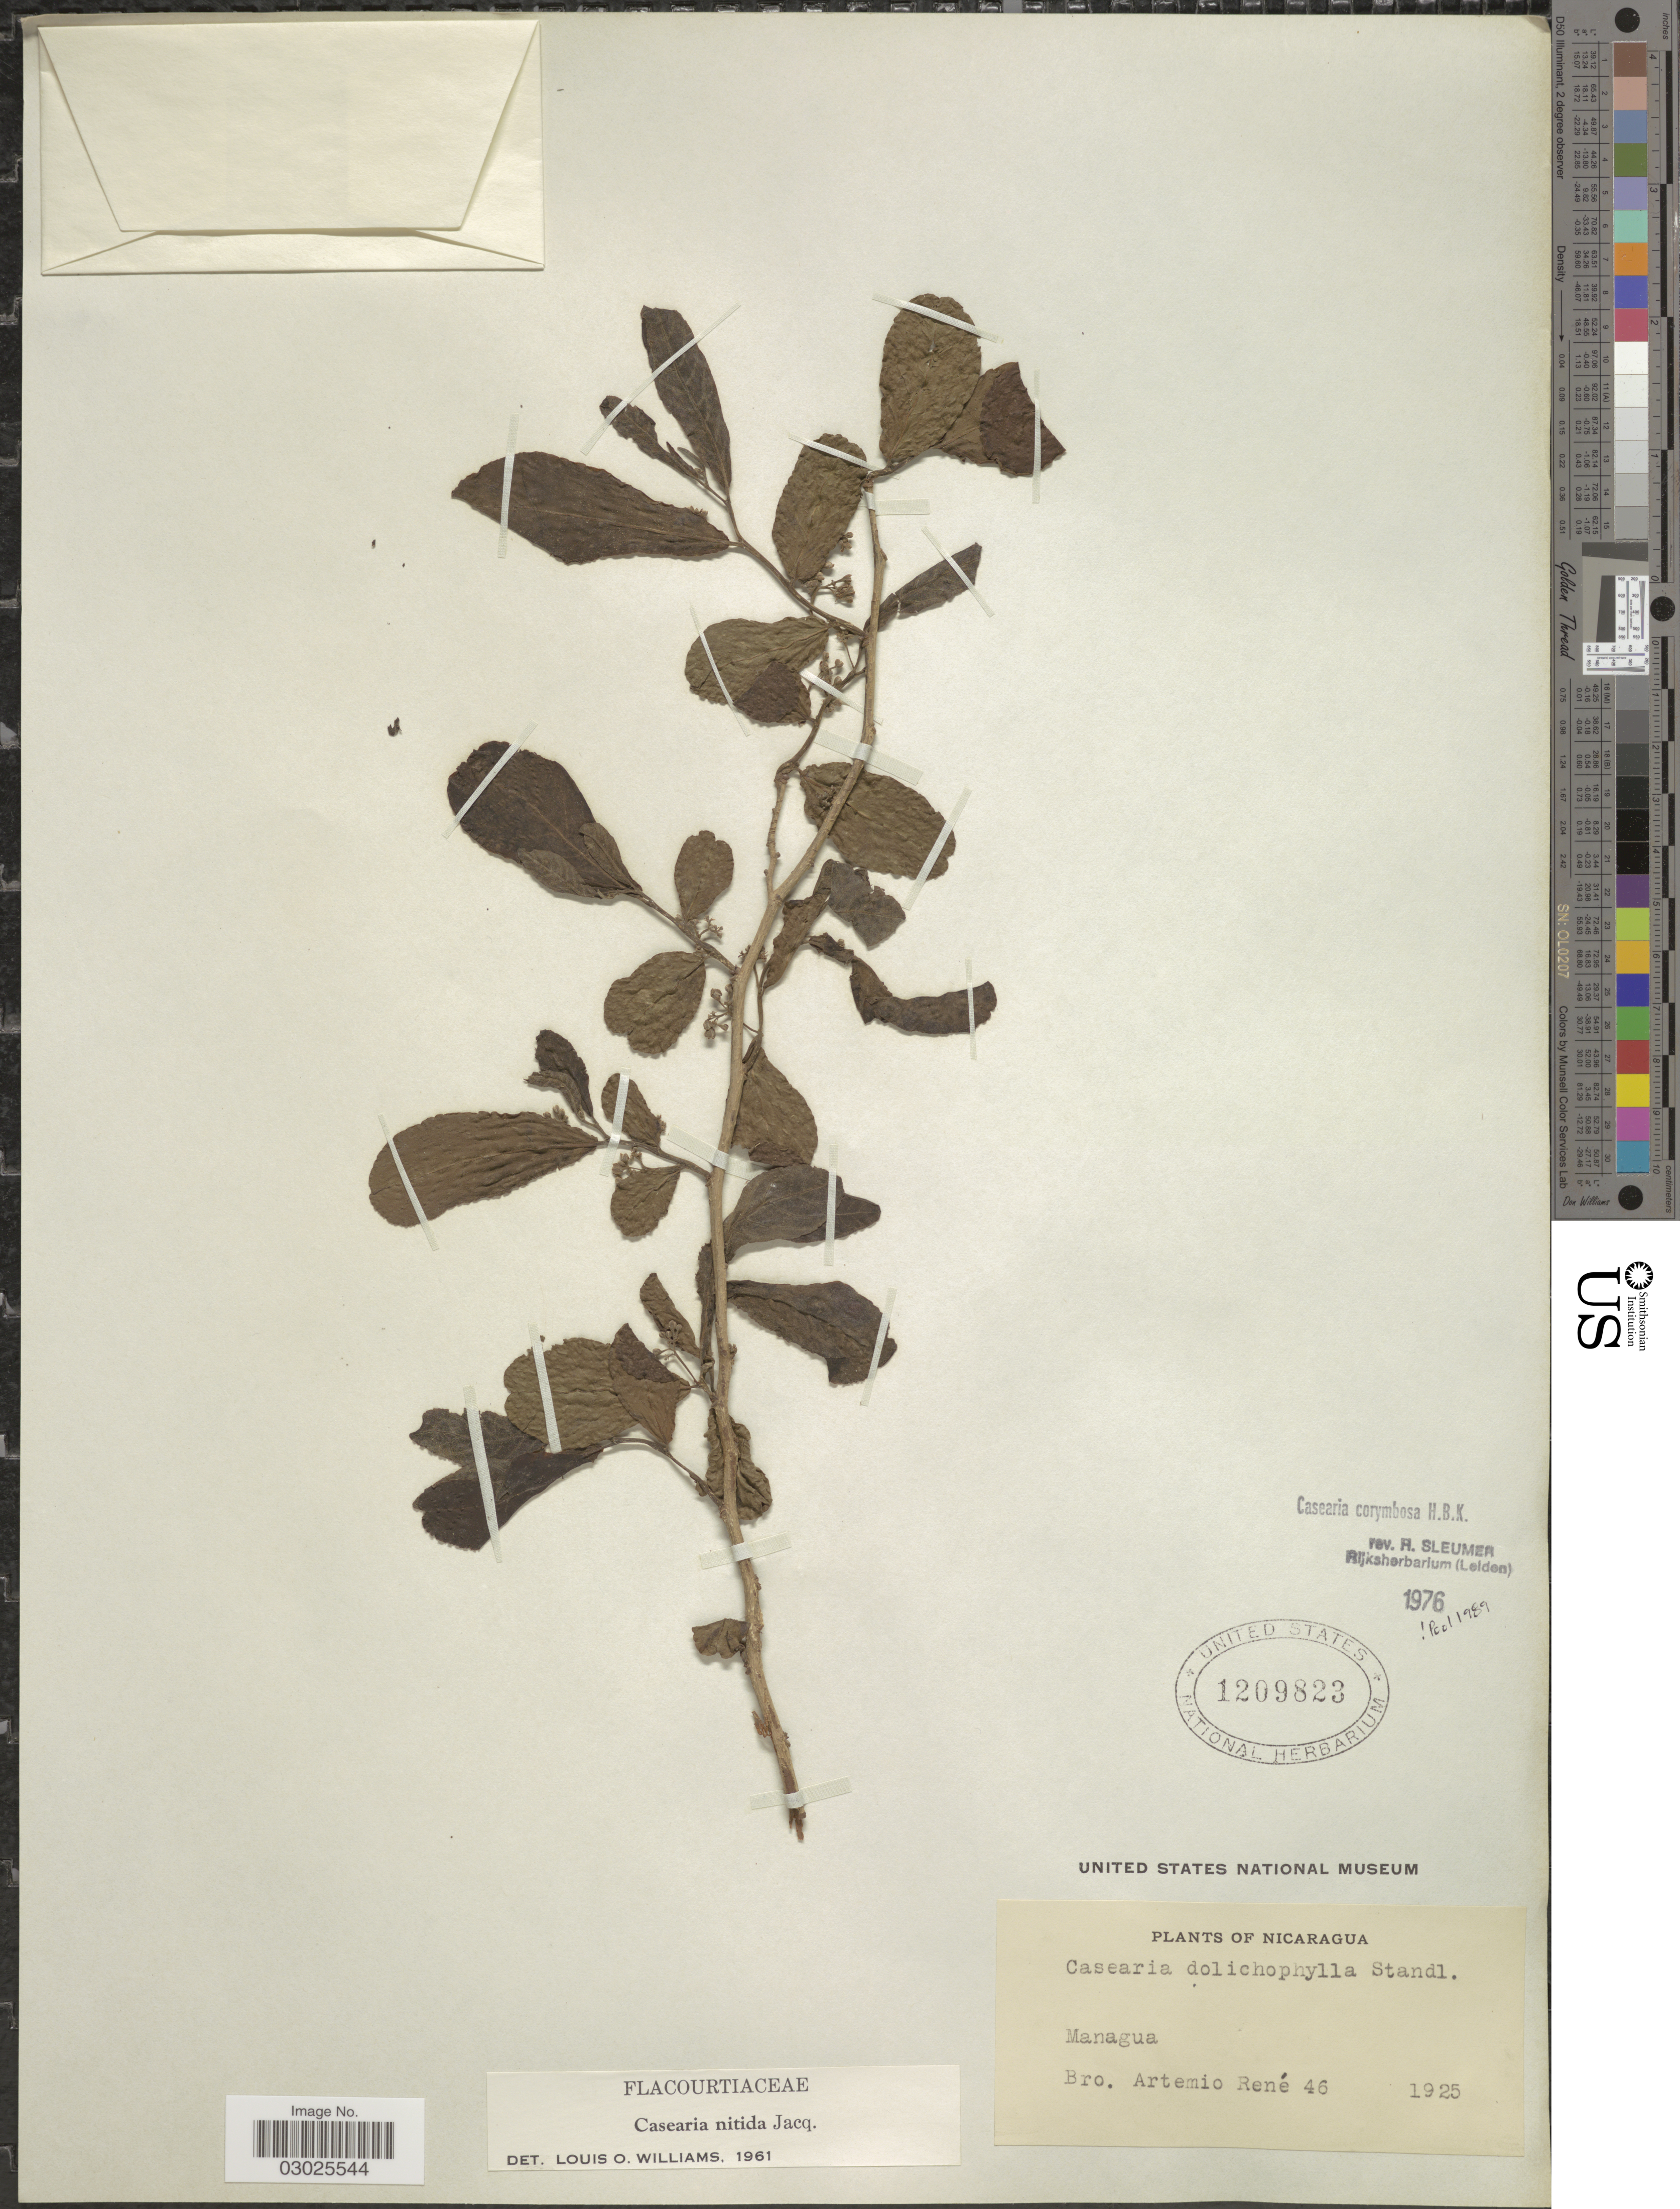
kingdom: Plantae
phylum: Tracheophyta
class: Magnoliopsida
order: Malpighiales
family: Salicaceae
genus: Casearia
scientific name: Casearia corymbosa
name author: Kunth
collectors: B. Rene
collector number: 46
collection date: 1925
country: Nicaragua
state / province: Managua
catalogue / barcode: US 1209823